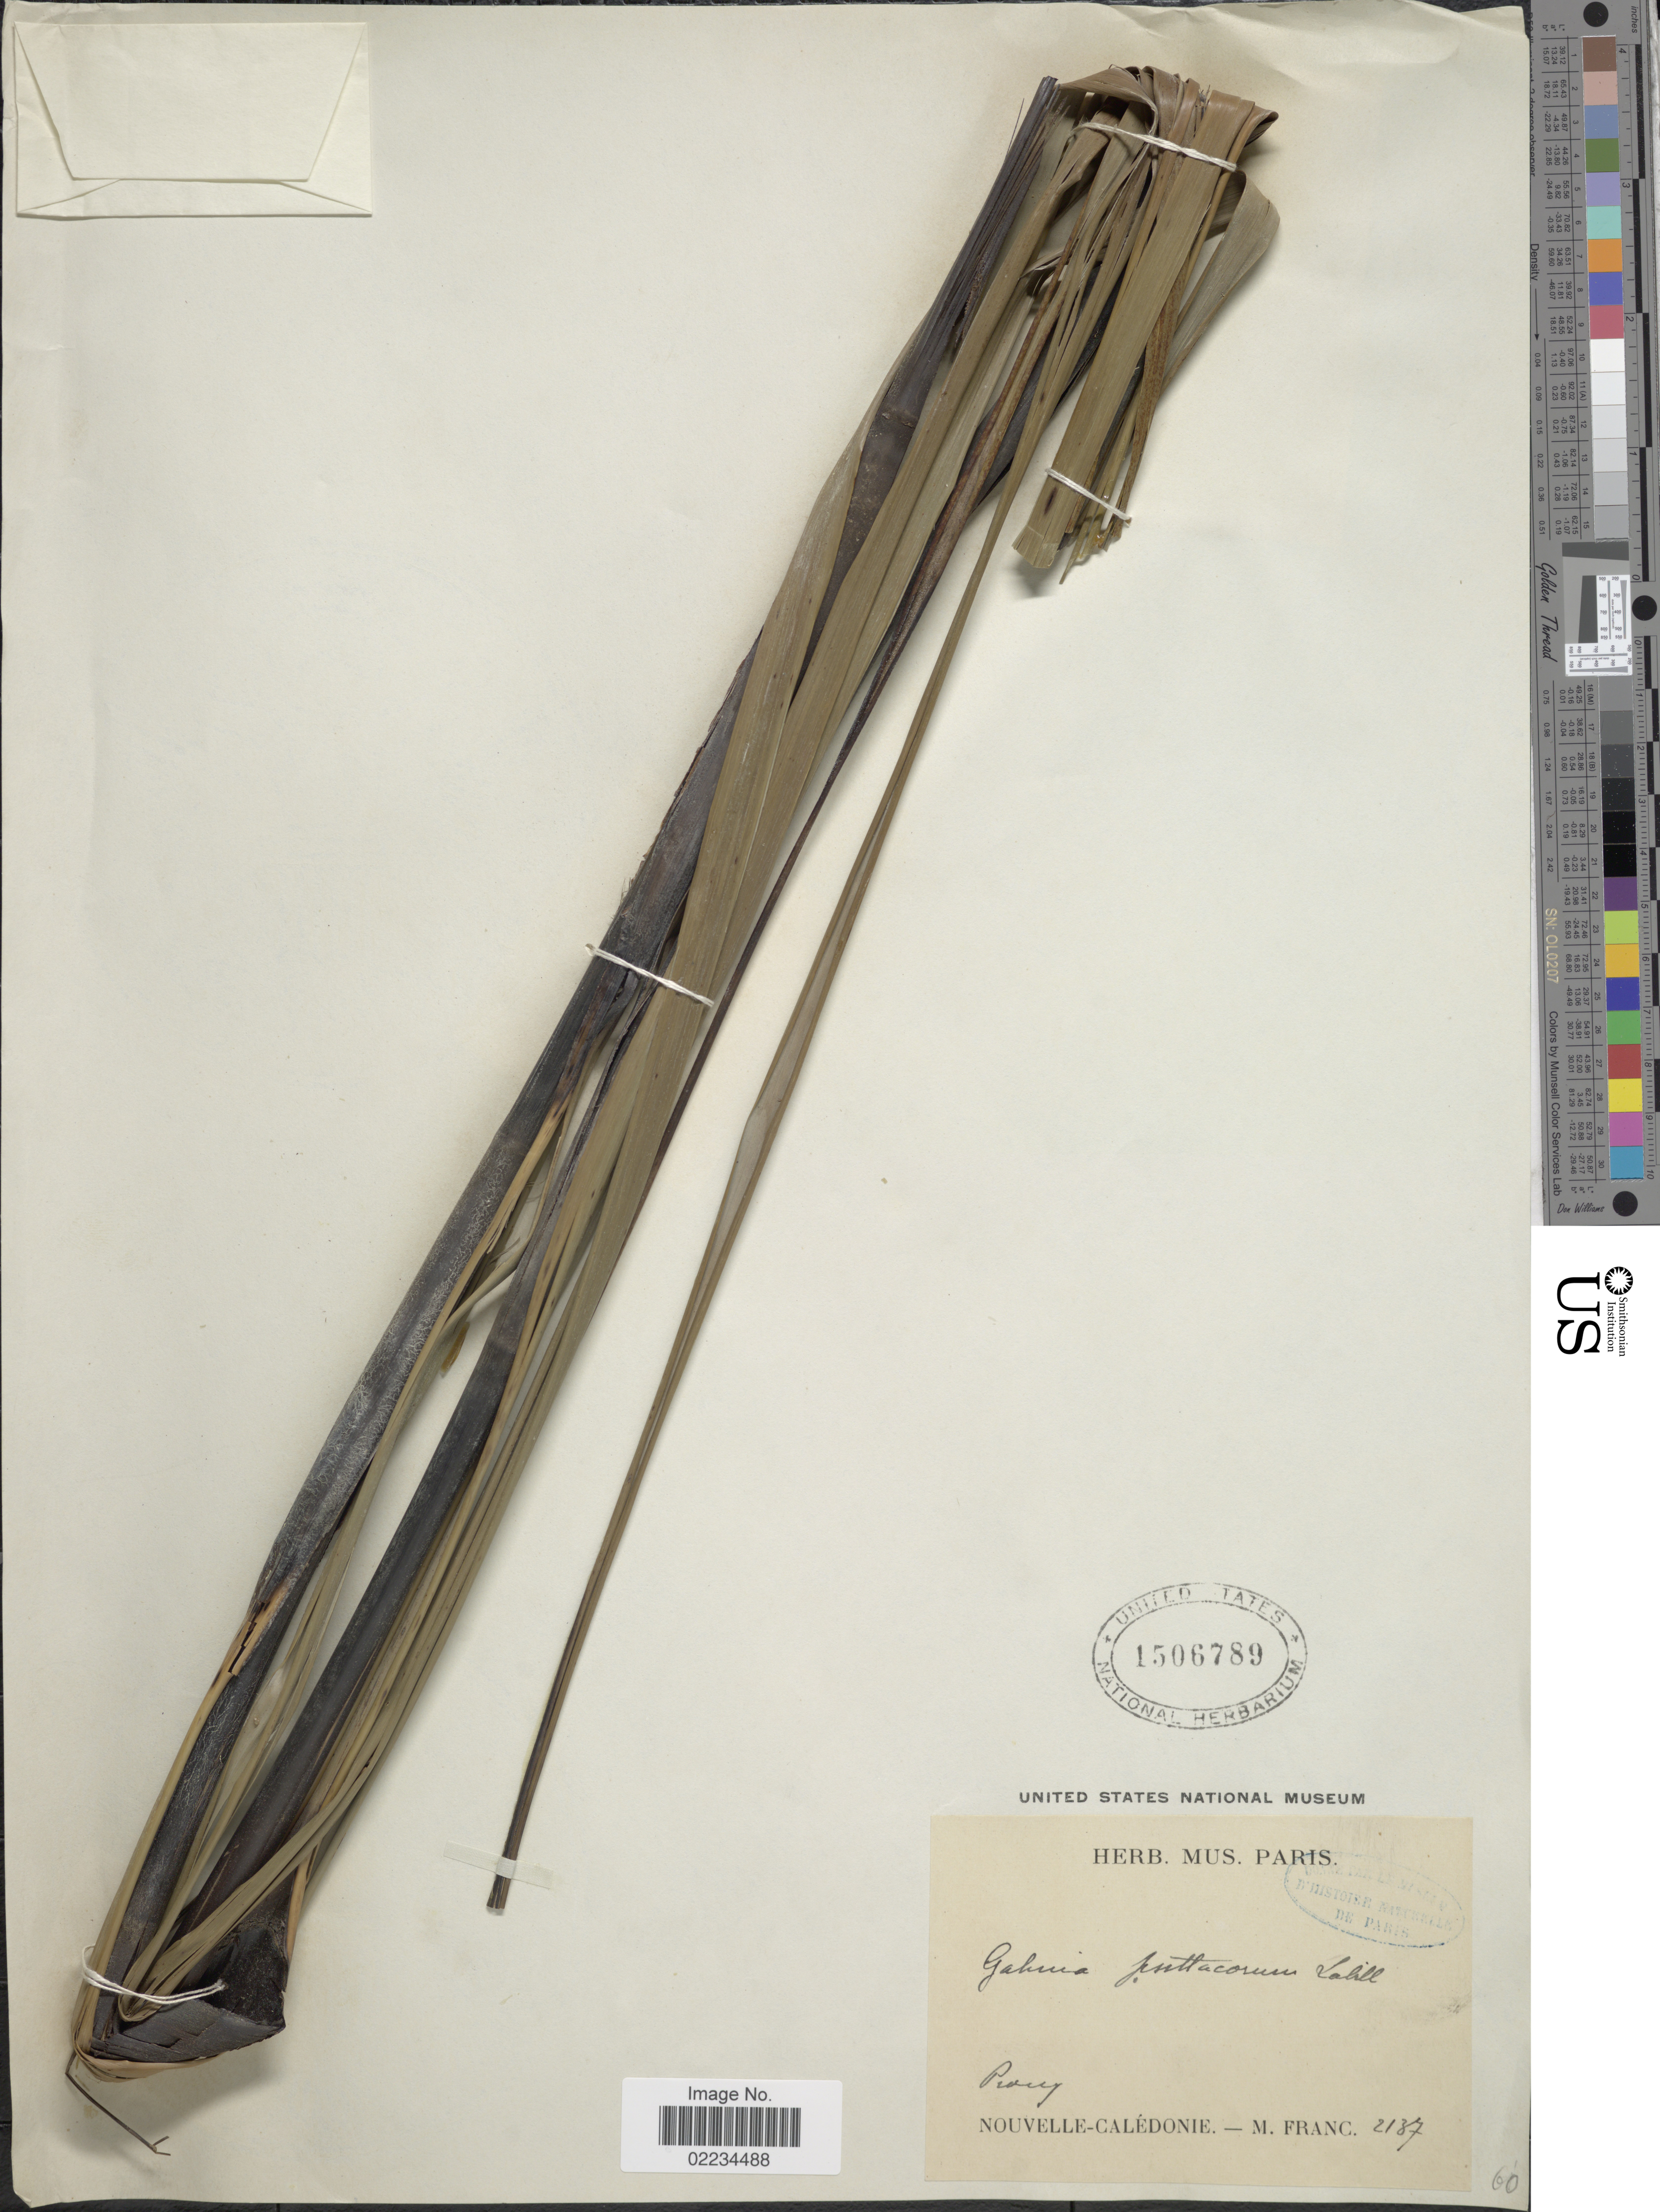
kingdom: Plantae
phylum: Tracheophyta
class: Liliopsida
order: Poales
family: Cyperaceae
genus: Gahnia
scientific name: Gahnia sp.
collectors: M. Franc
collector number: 2137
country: New Caledonia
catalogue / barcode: US 1506789